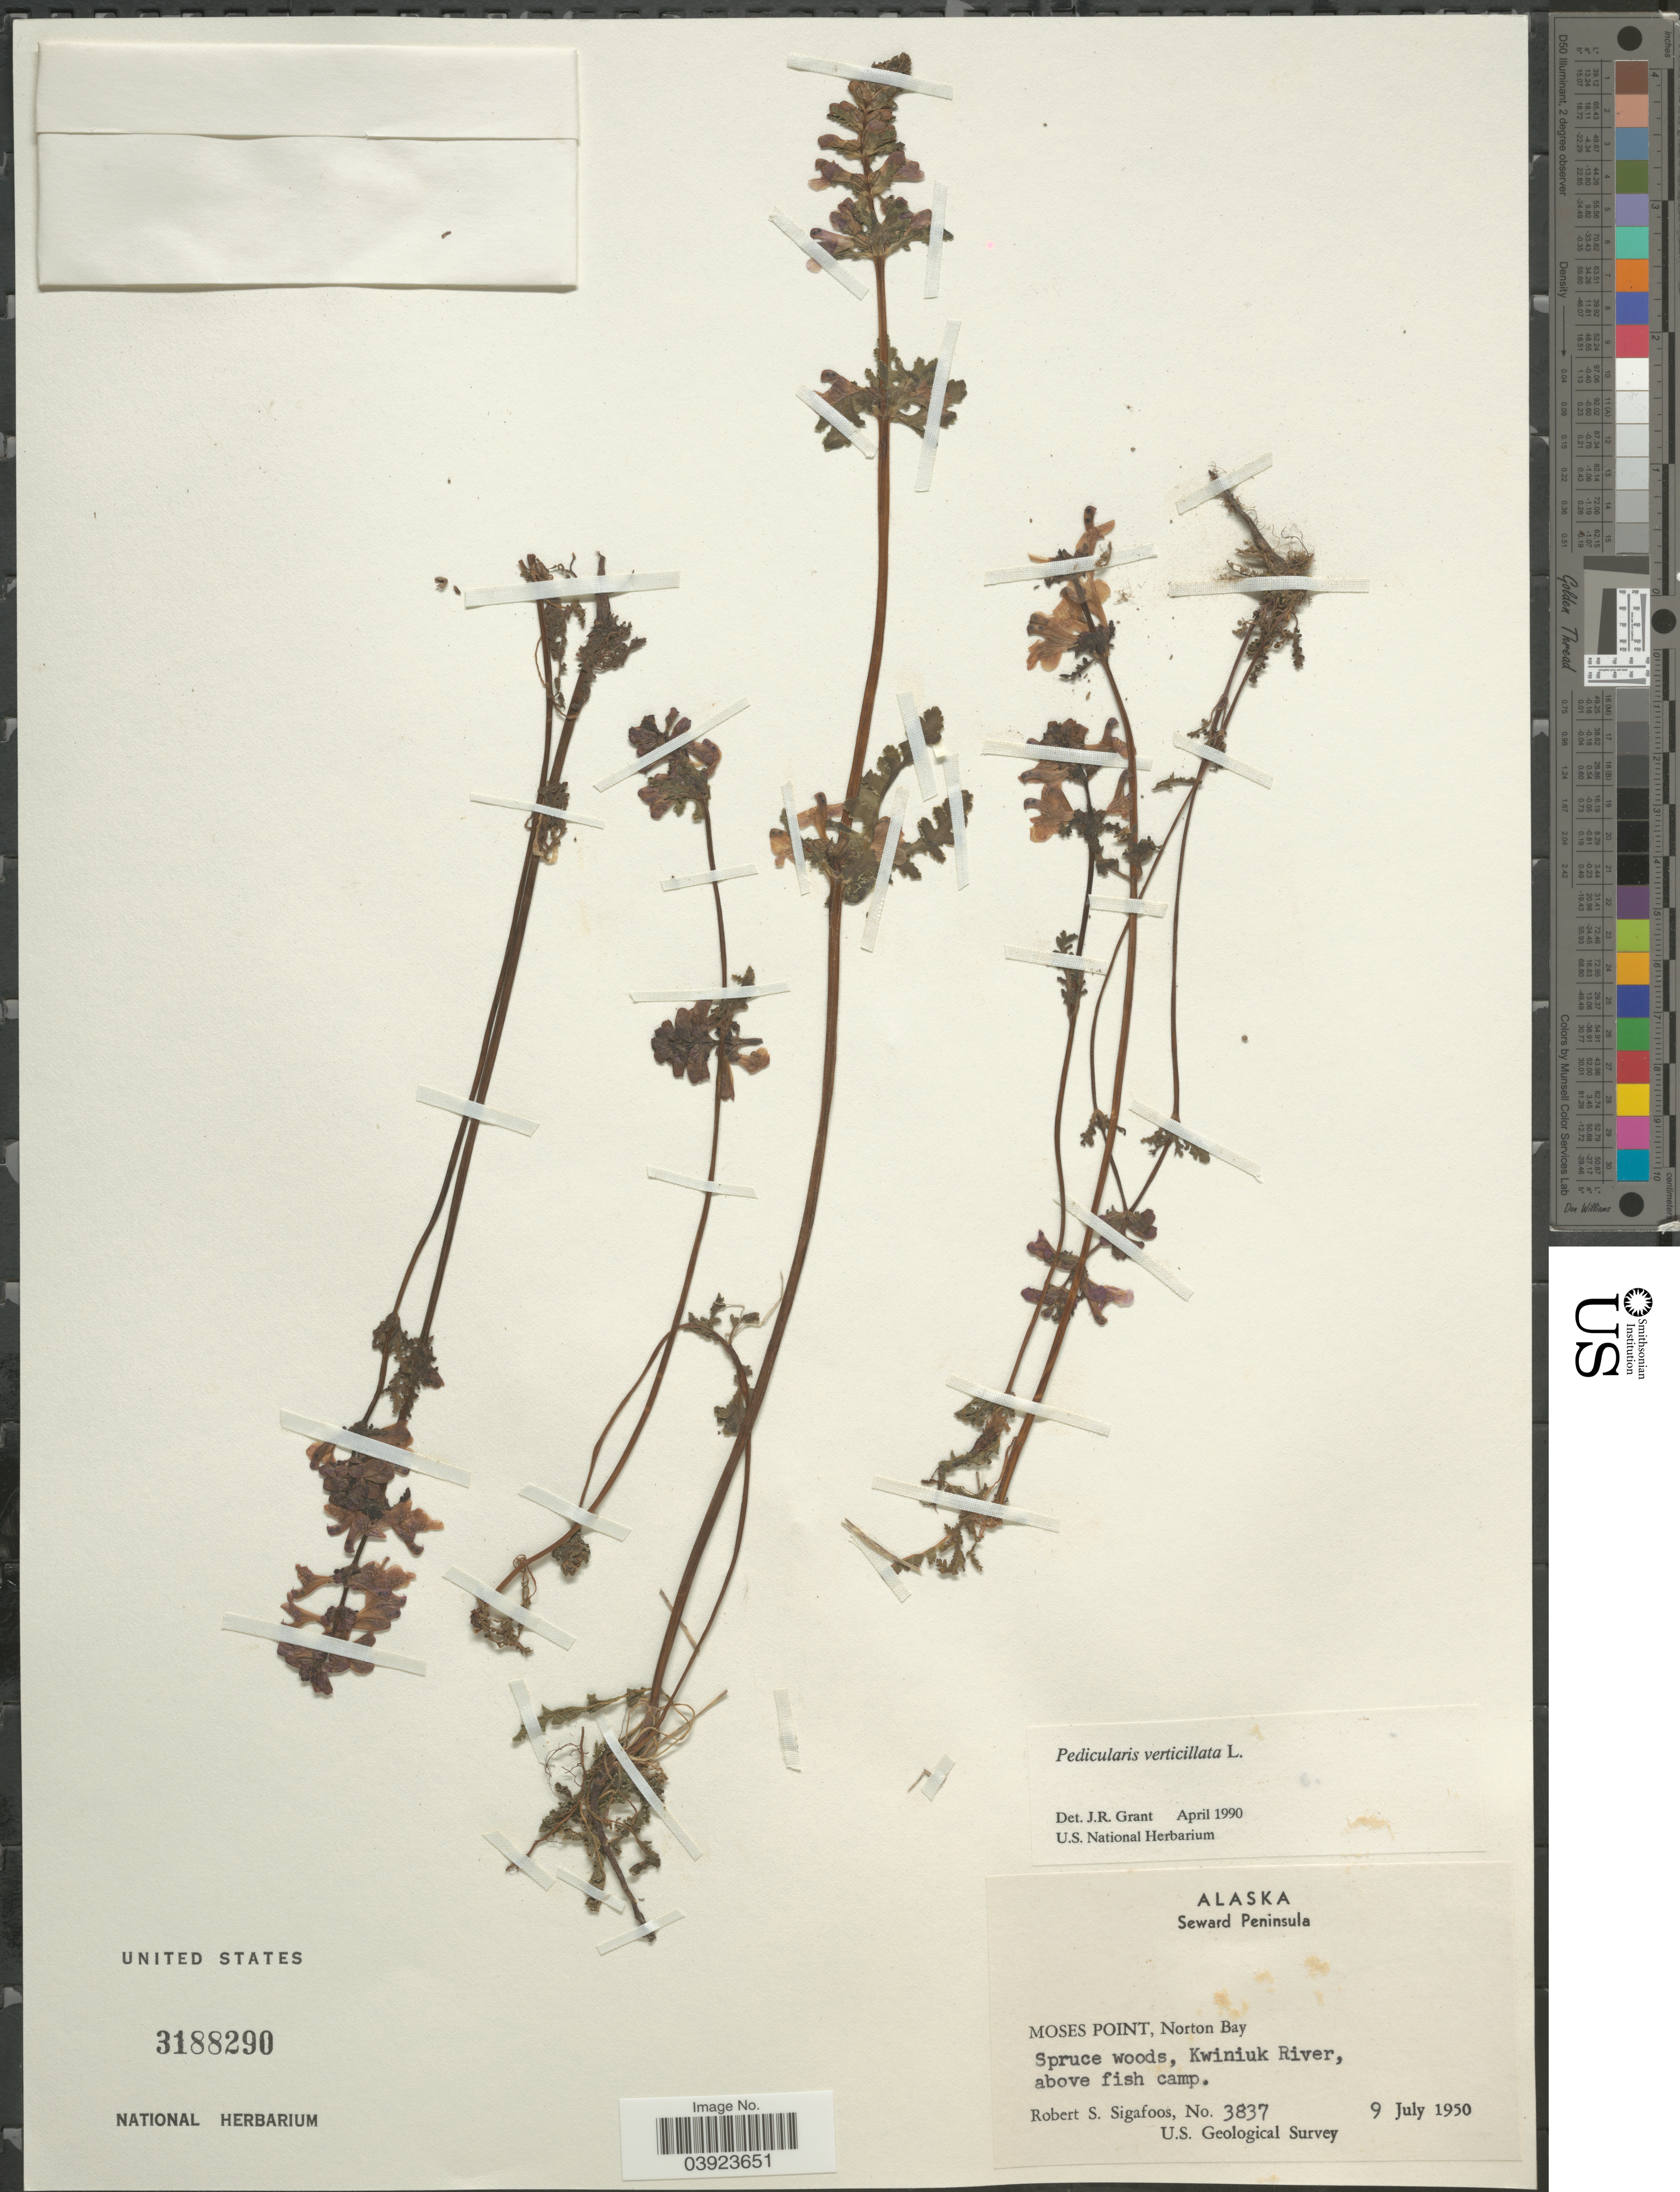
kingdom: Plantae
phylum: Tracheophyta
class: Magnoliopsida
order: Lamiales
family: Orobanchaceae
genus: Pedicularis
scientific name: Pedicularis verticillata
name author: L.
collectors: R. Sigafoos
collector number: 3837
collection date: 1950-07-09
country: United States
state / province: Alaska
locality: Seward Peninsula. Moses Point, Norton Bay. Spruce woods, Kwiniuk River, above fish camp.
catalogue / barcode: US 3188290